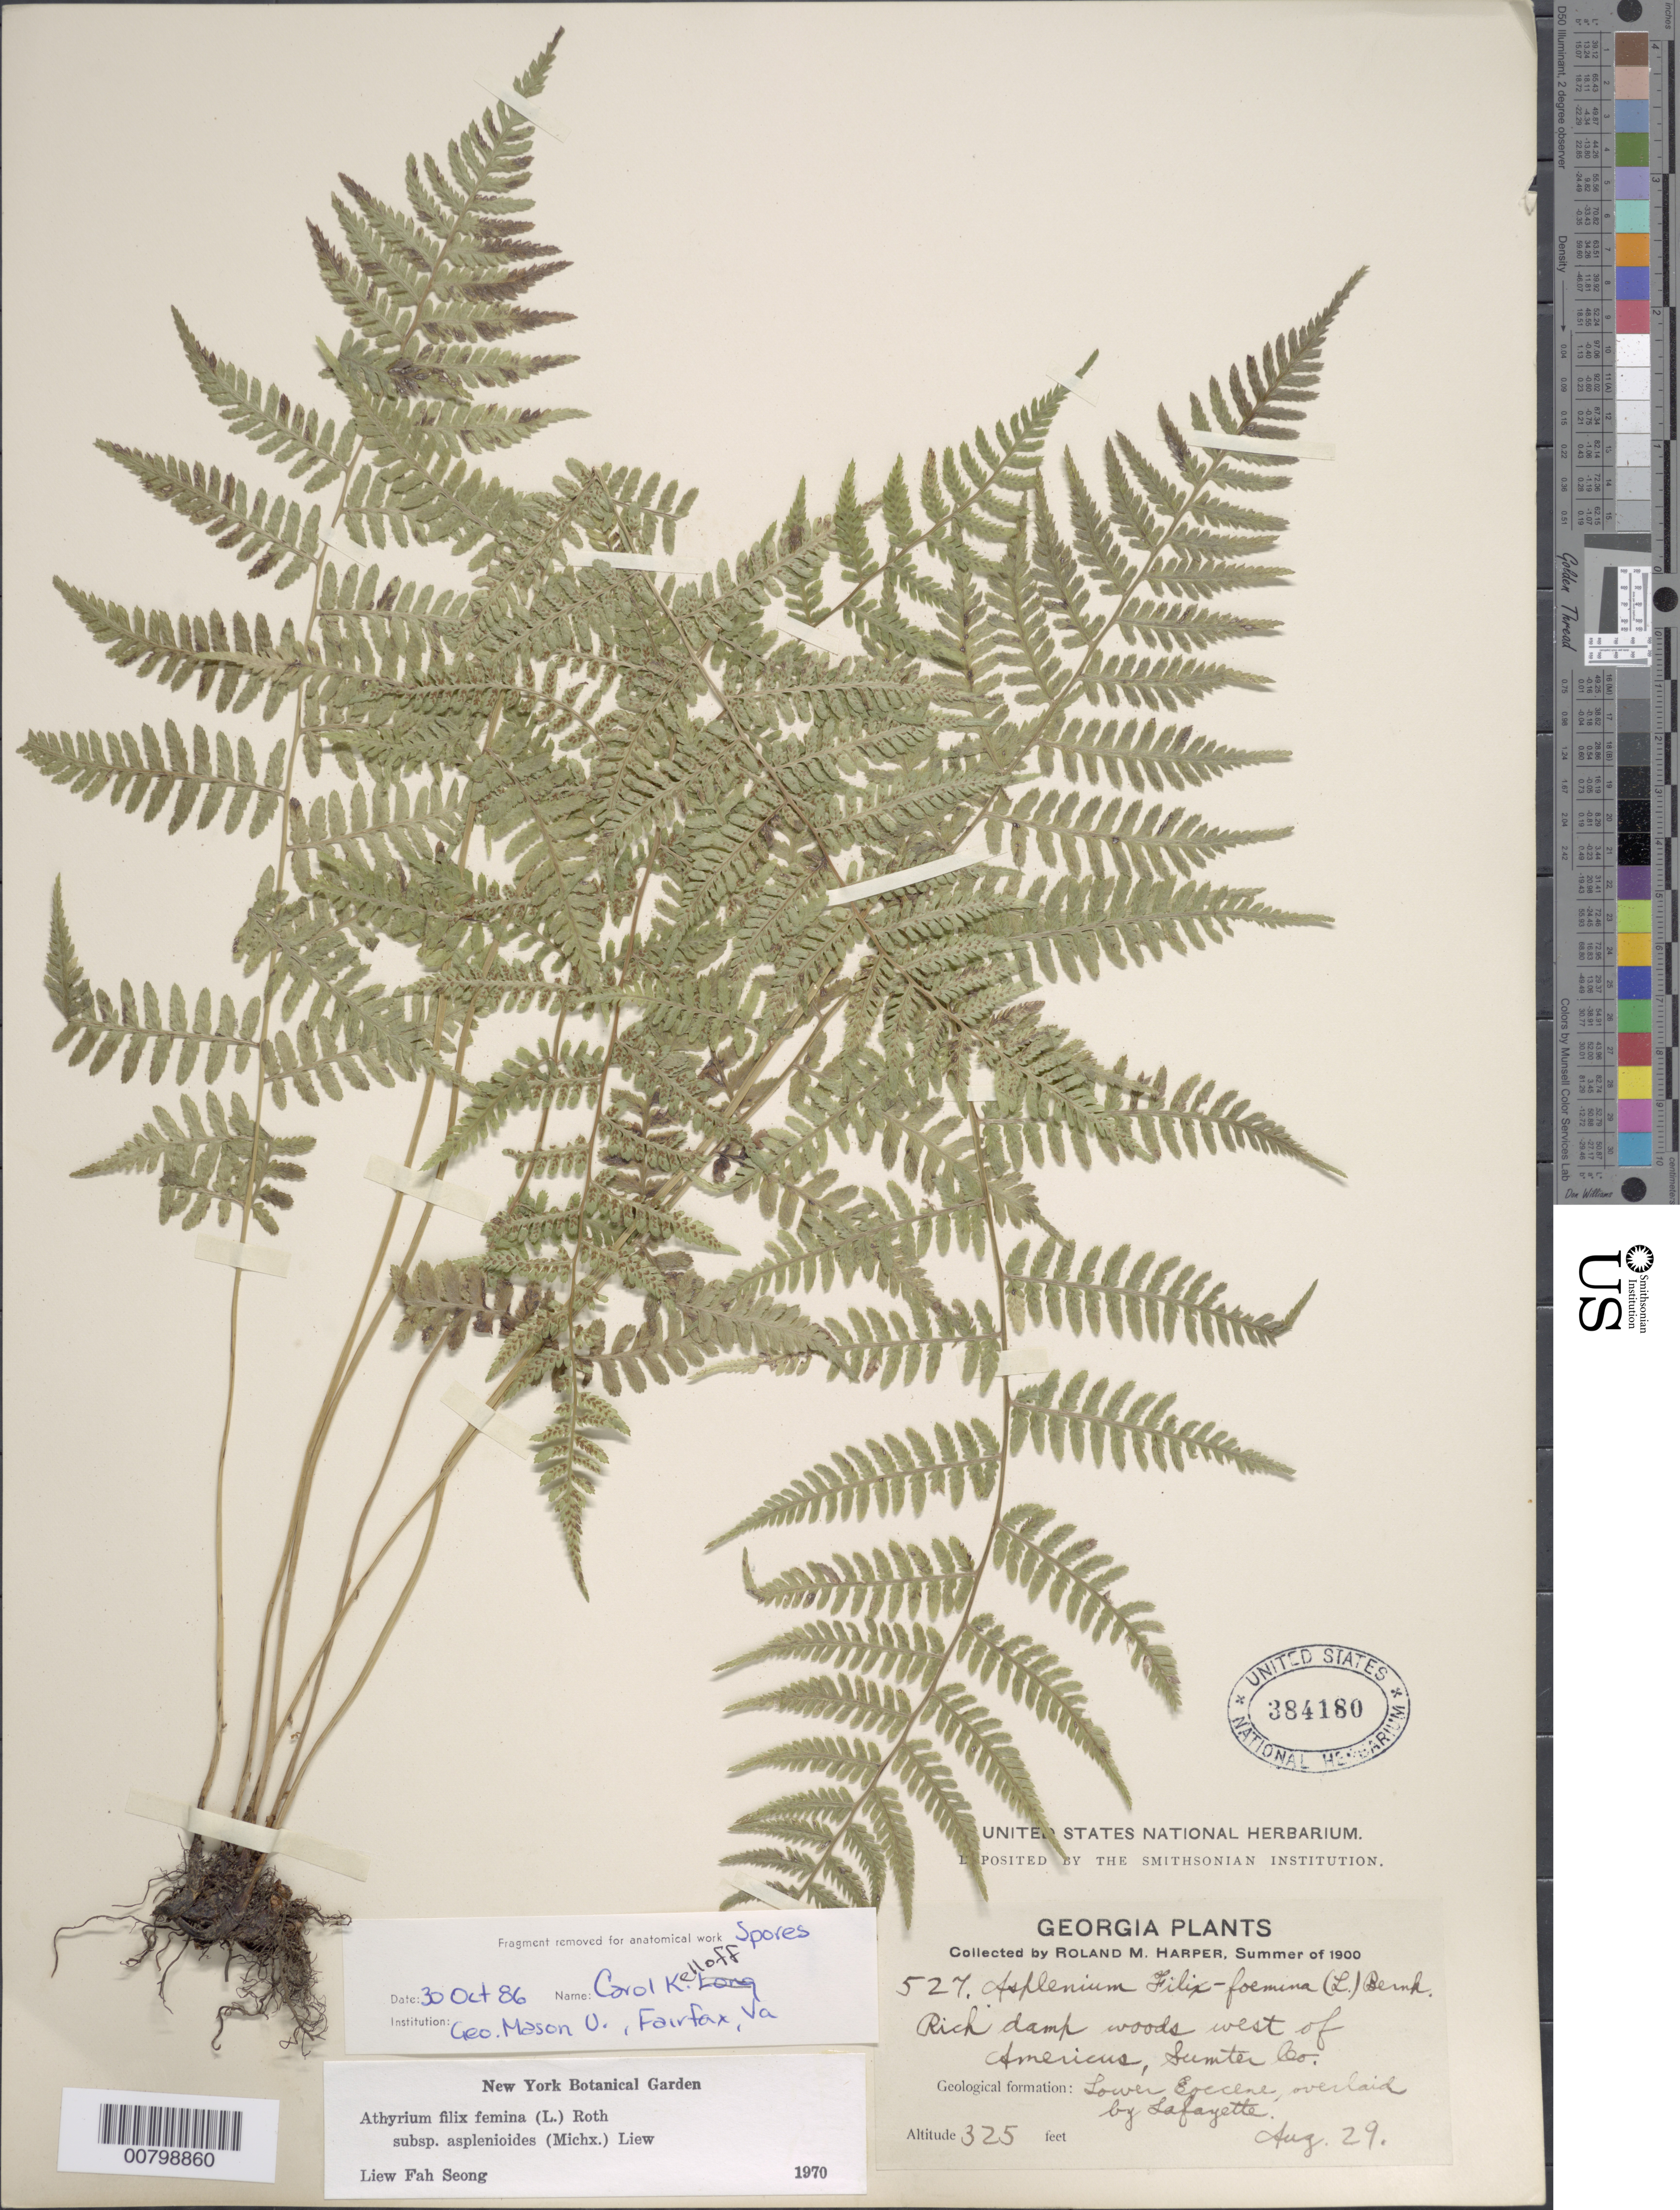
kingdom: Plantae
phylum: Tracheophyta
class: Polypodiopsida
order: Polypodiales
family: Athyriaceae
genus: Athyrium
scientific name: Athyrium filix-femina subsp. asplenioides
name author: (Michx.) Hultén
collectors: R. M. Harper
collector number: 527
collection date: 1900-08-29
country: United States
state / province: Georgia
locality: Rich damp woods west of Americus, Sumter Co.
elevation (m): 99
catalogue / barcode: US 384180